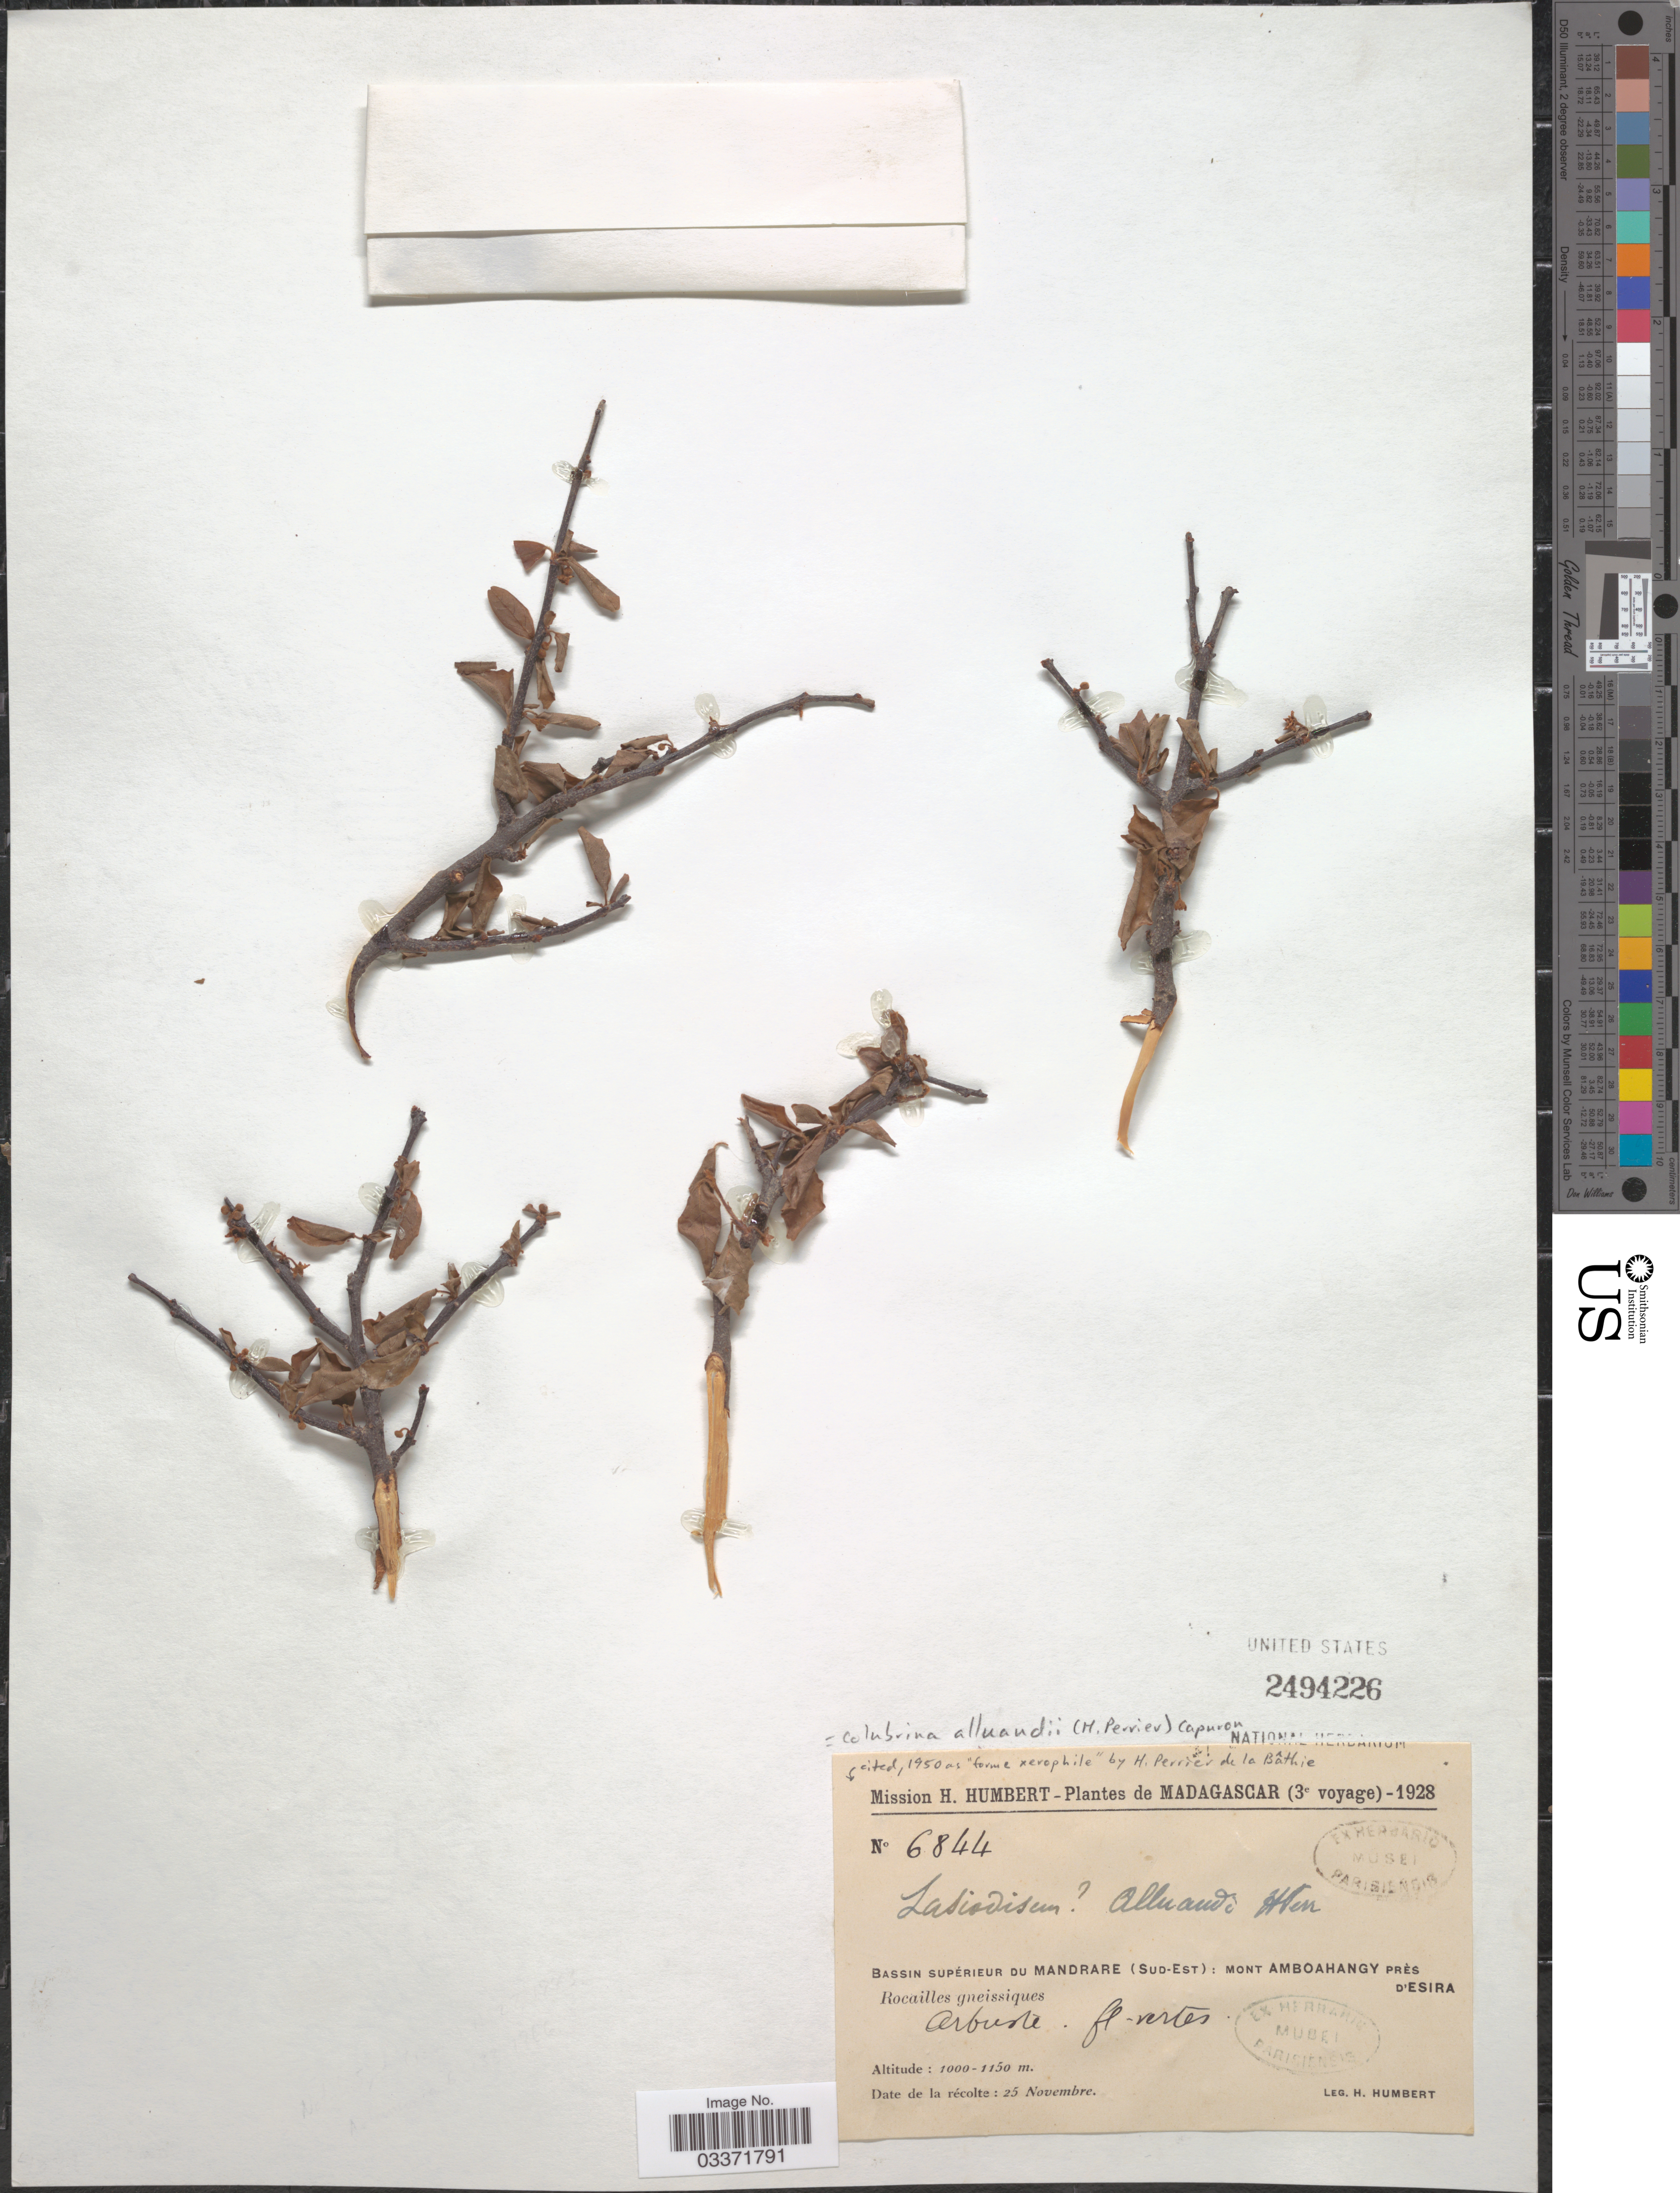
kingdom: Plantae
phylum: Tracheophyta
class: Magnoliopsida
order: Rosales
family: Rhamnaceae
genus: Colubrina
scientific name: Colubrina alluaudii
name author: (H. Perrier) Capuron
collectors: H. Humbert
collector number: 6844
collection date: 1928-11-25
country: Madagascar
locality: Bassin supérieur du Mandrare (Sud-Est): Mont Amboahangy prés d'Esira.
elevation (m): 1000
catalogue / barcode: US 2494226